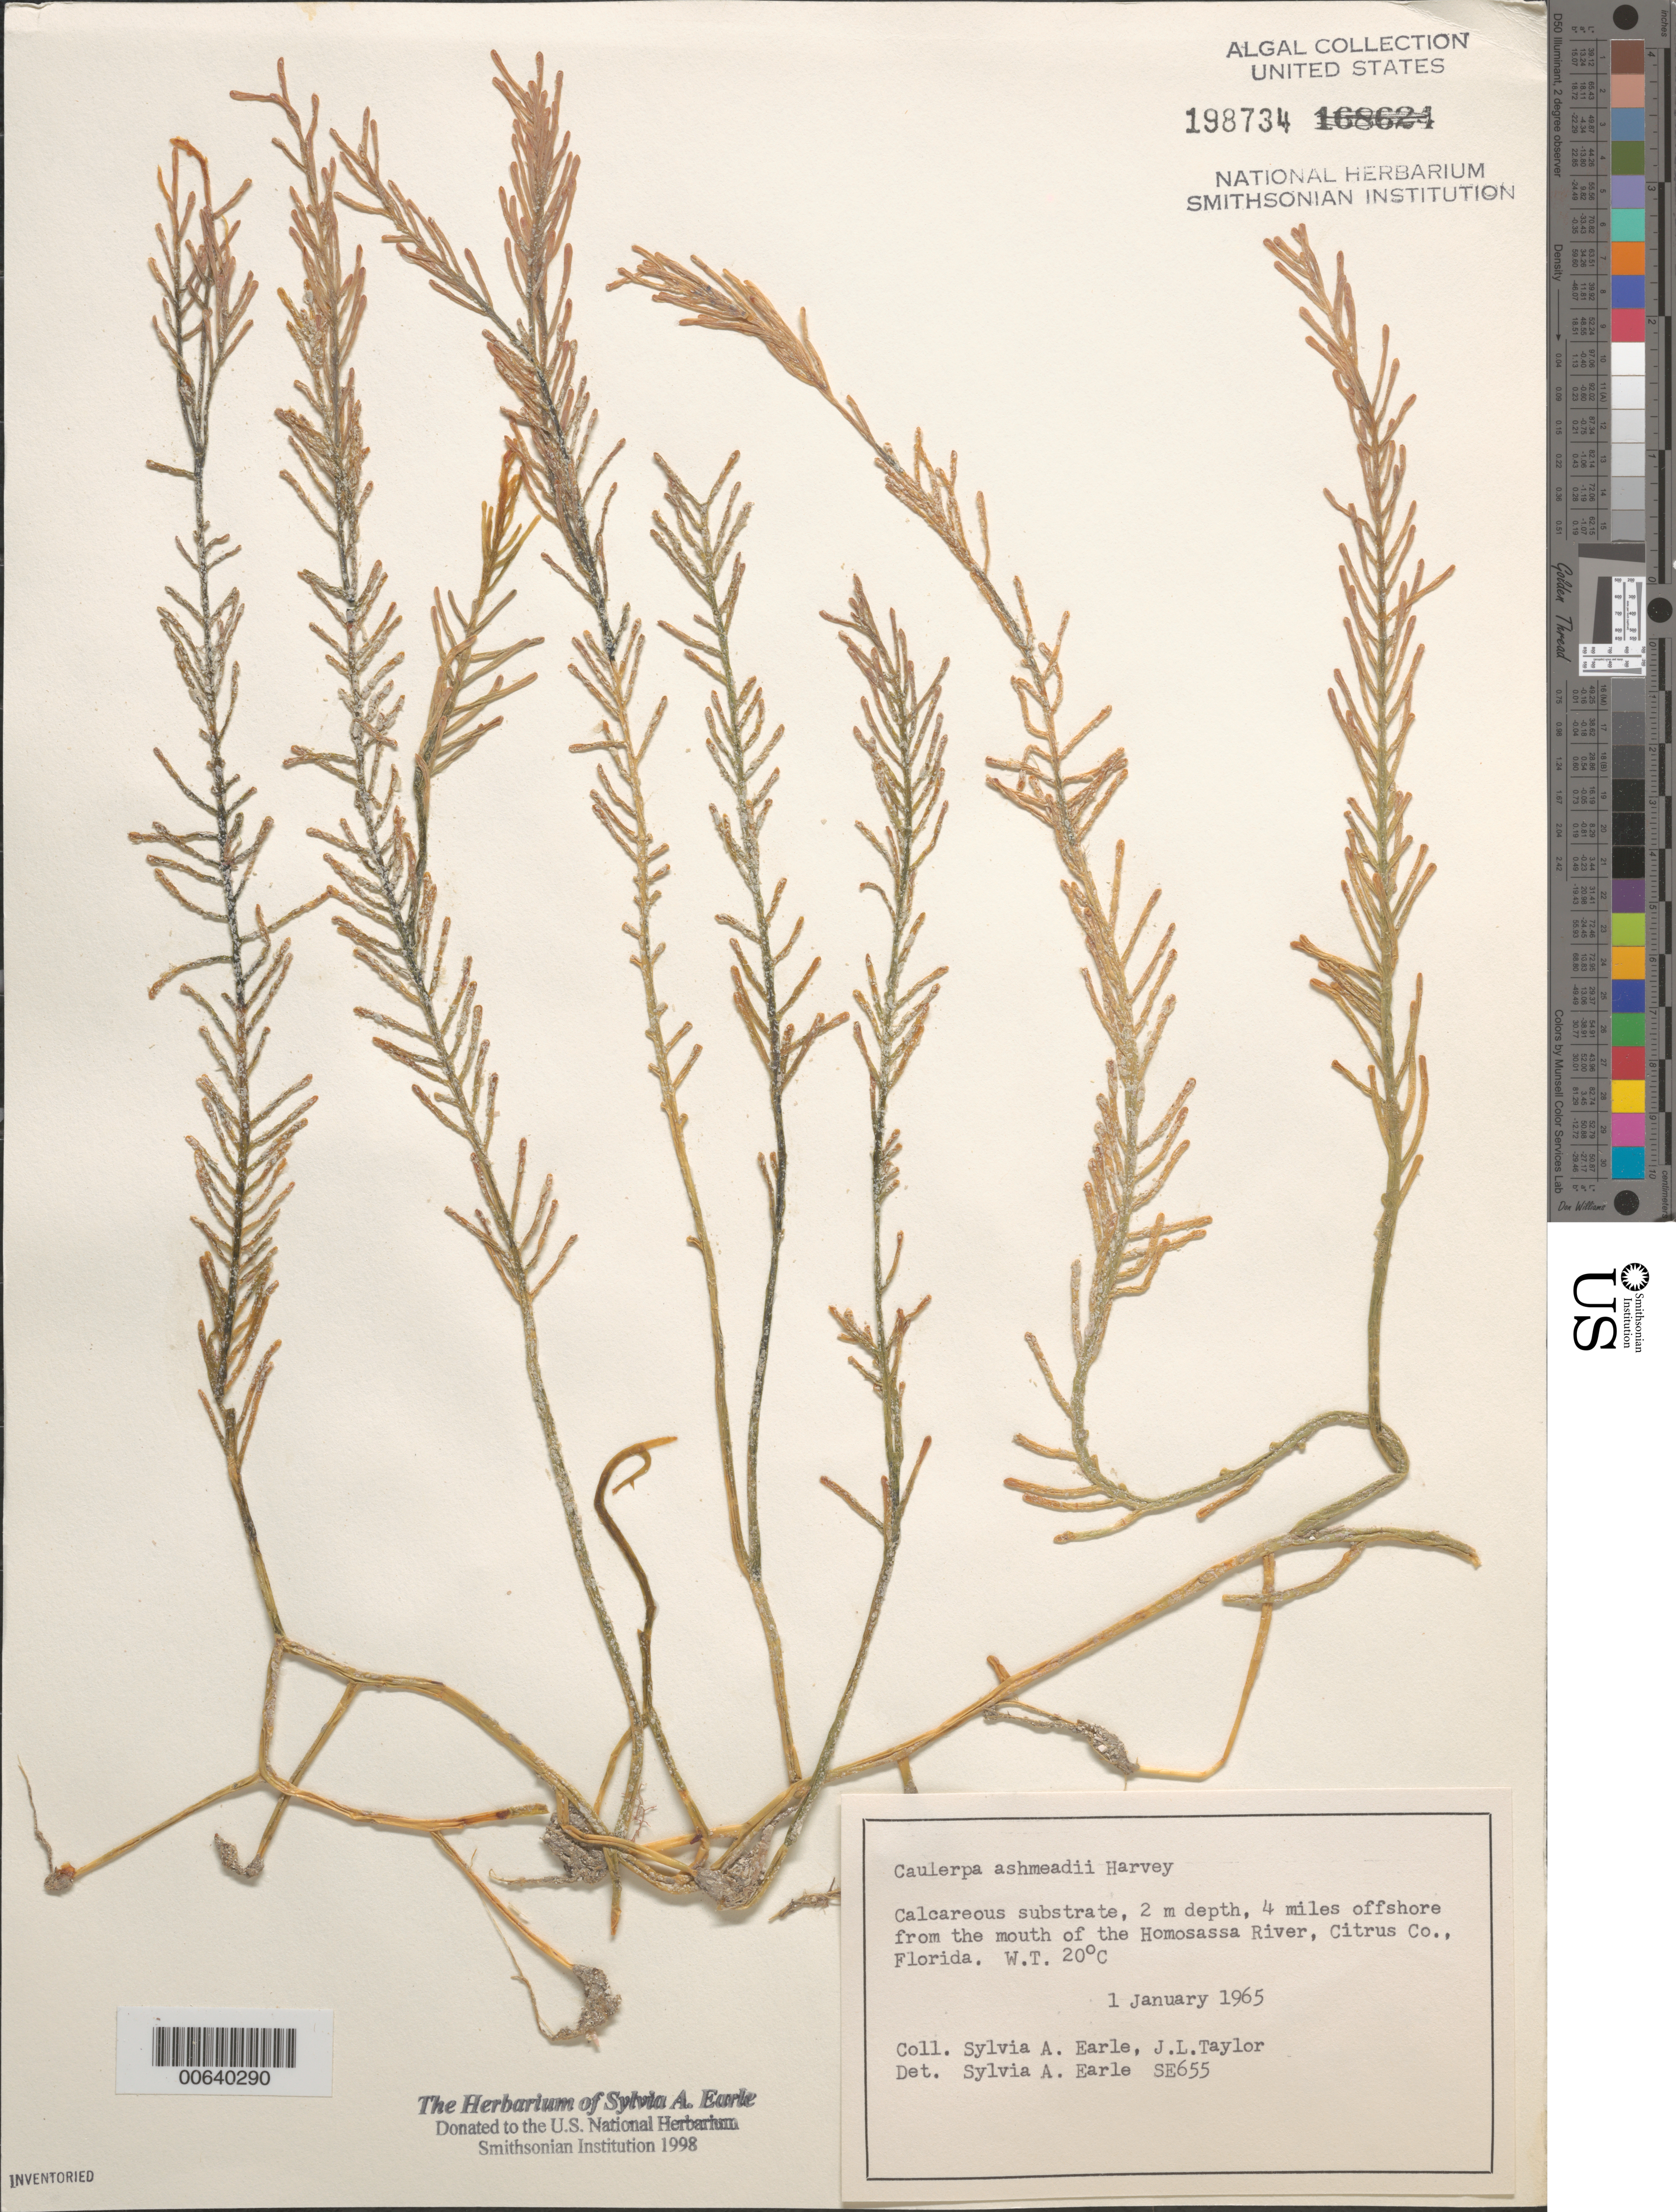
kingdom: Plantae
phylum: Chlorophyta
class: Ulvophyceae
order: Bryopsidales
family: Caulerpaceae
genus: Caulerpa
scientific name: Caulerpa ashmeadii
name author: Harv.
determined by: Earle, S. A.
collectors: S. A. Earle & J. L. Taylor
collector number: SE 655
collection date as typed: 01 Jan 1965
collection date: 1965-01-01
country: United States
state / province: Florida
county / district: Citrus County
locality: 4 miles off Homosassa River mouth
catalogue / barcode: US 198734